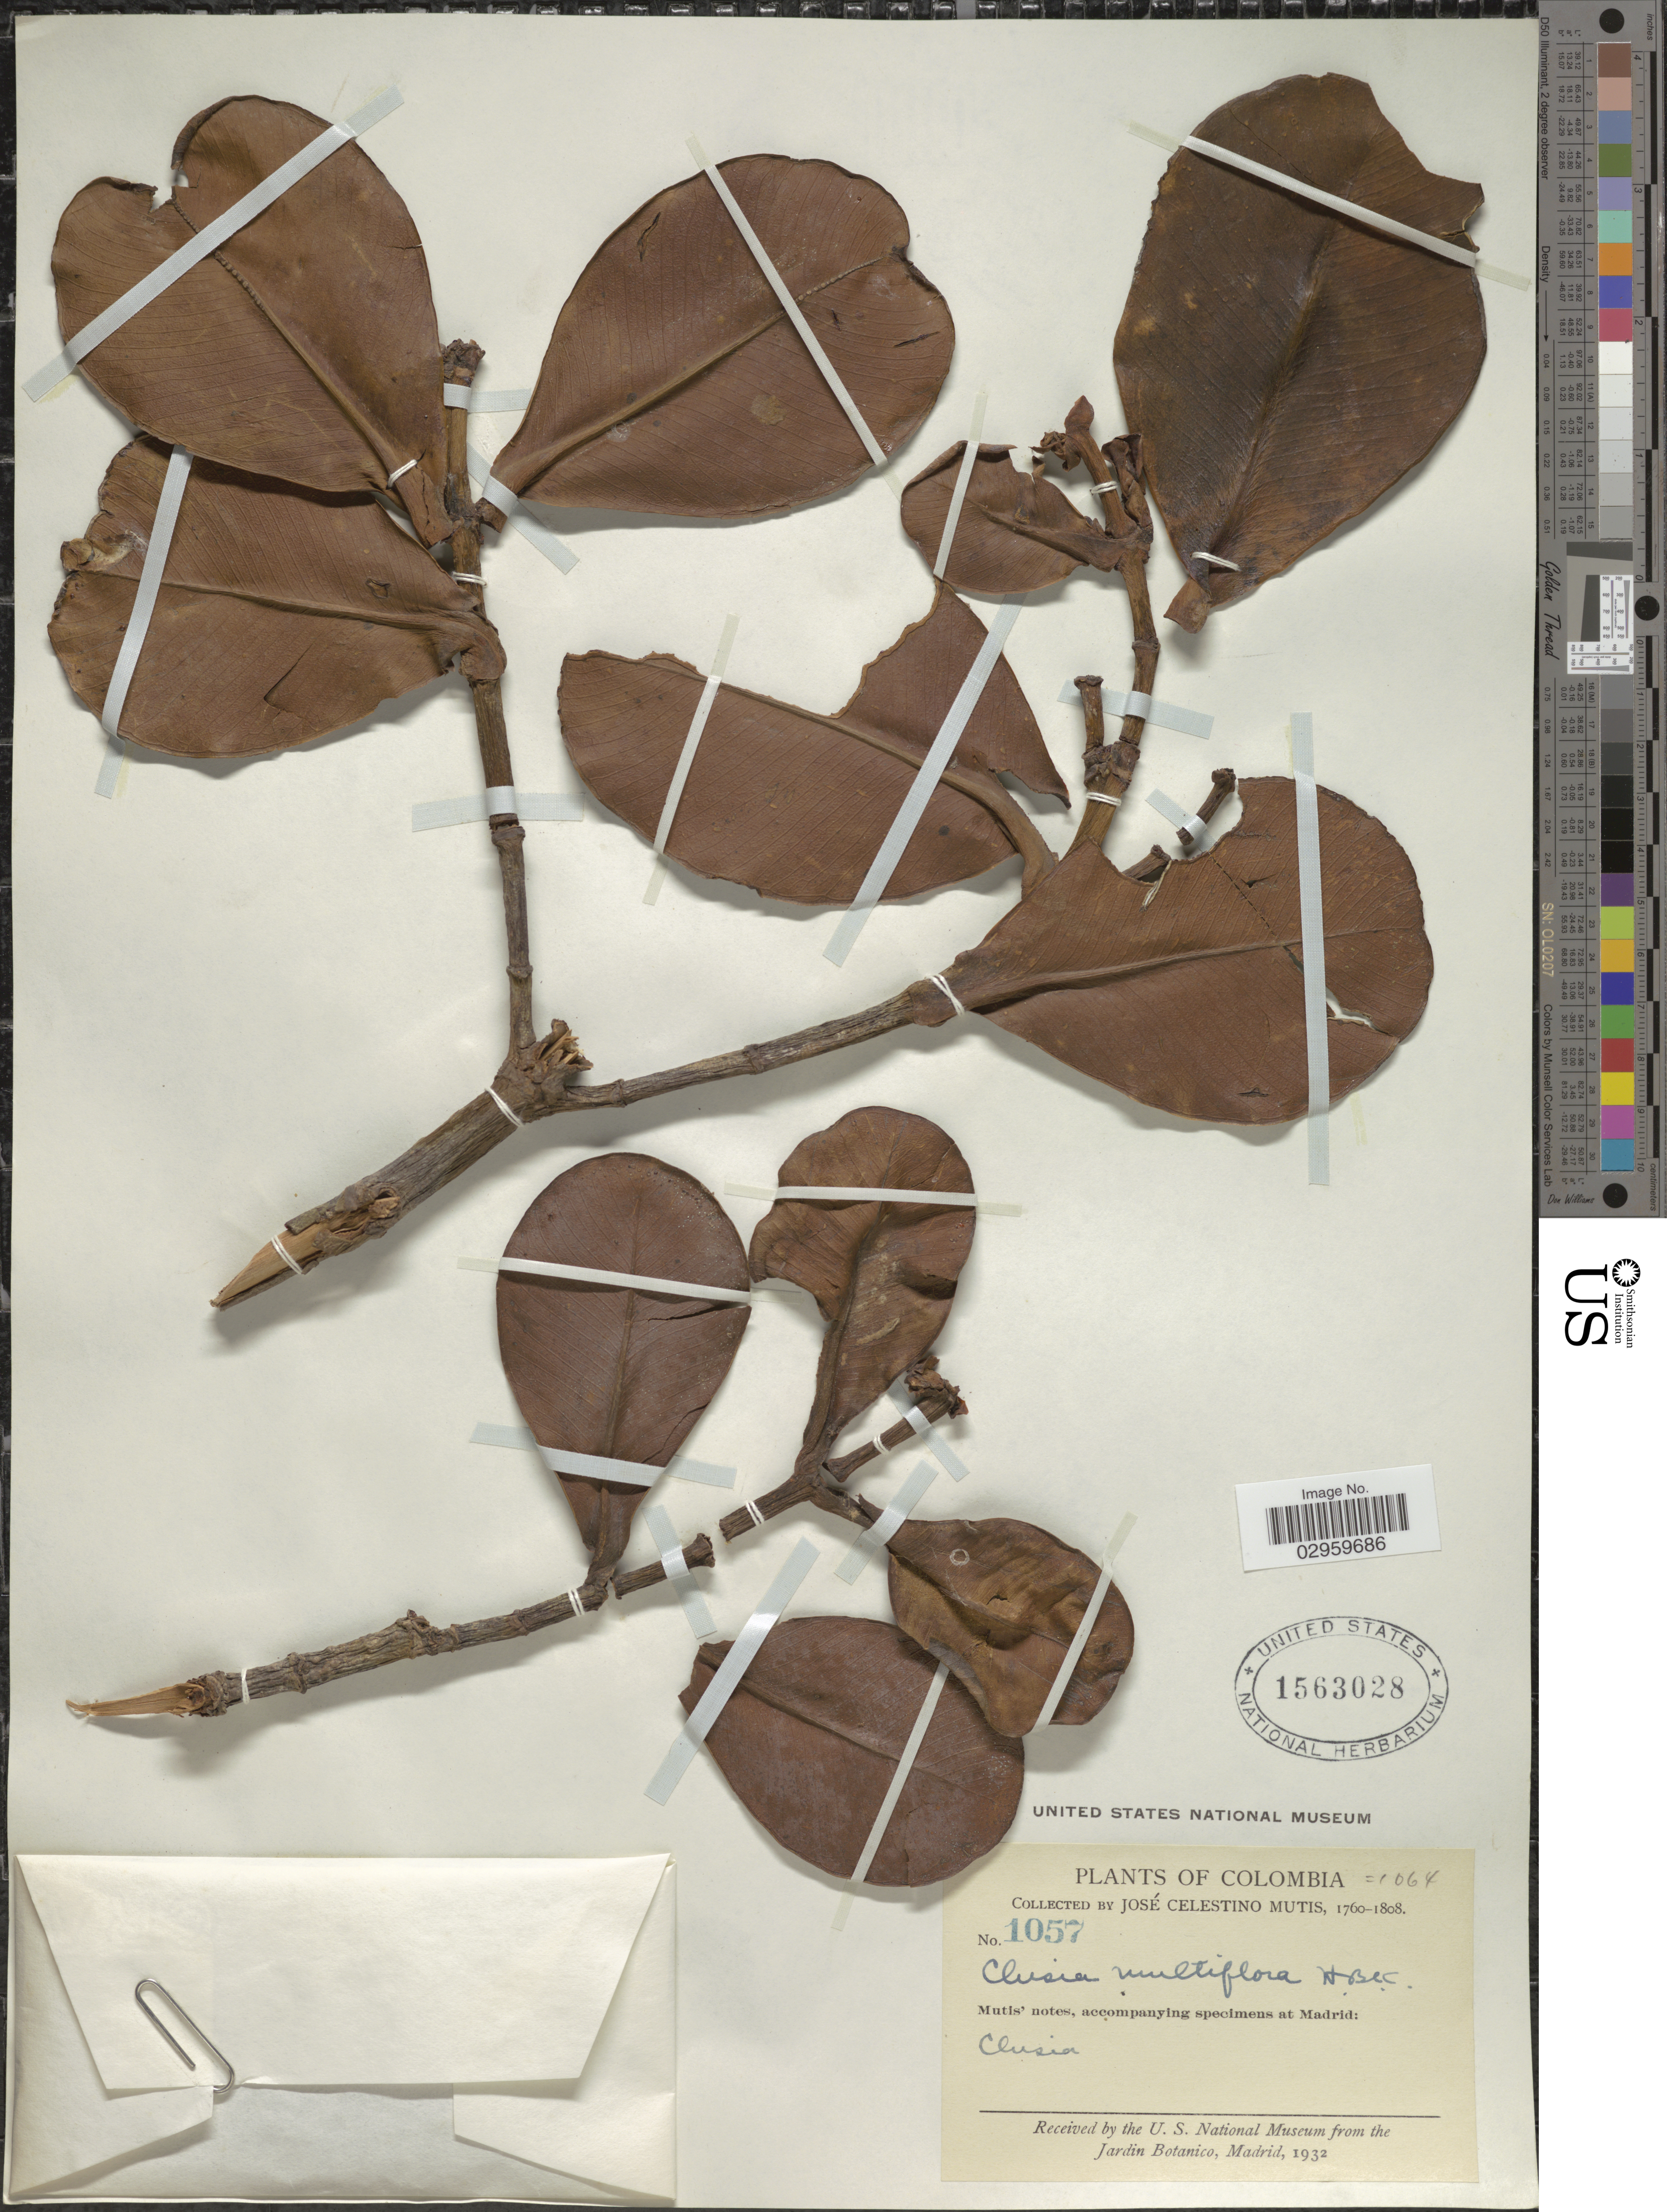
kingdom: Plantae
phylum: Tracheophyta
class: Magnoliopsida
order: Malpighiales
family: Clusiaceae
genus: Clusia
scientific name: Clusia multiflora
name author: Kunth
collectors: J. C. B. Mutis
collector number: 1057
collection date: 1760/1808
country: Colombia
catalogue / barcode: US 1563028